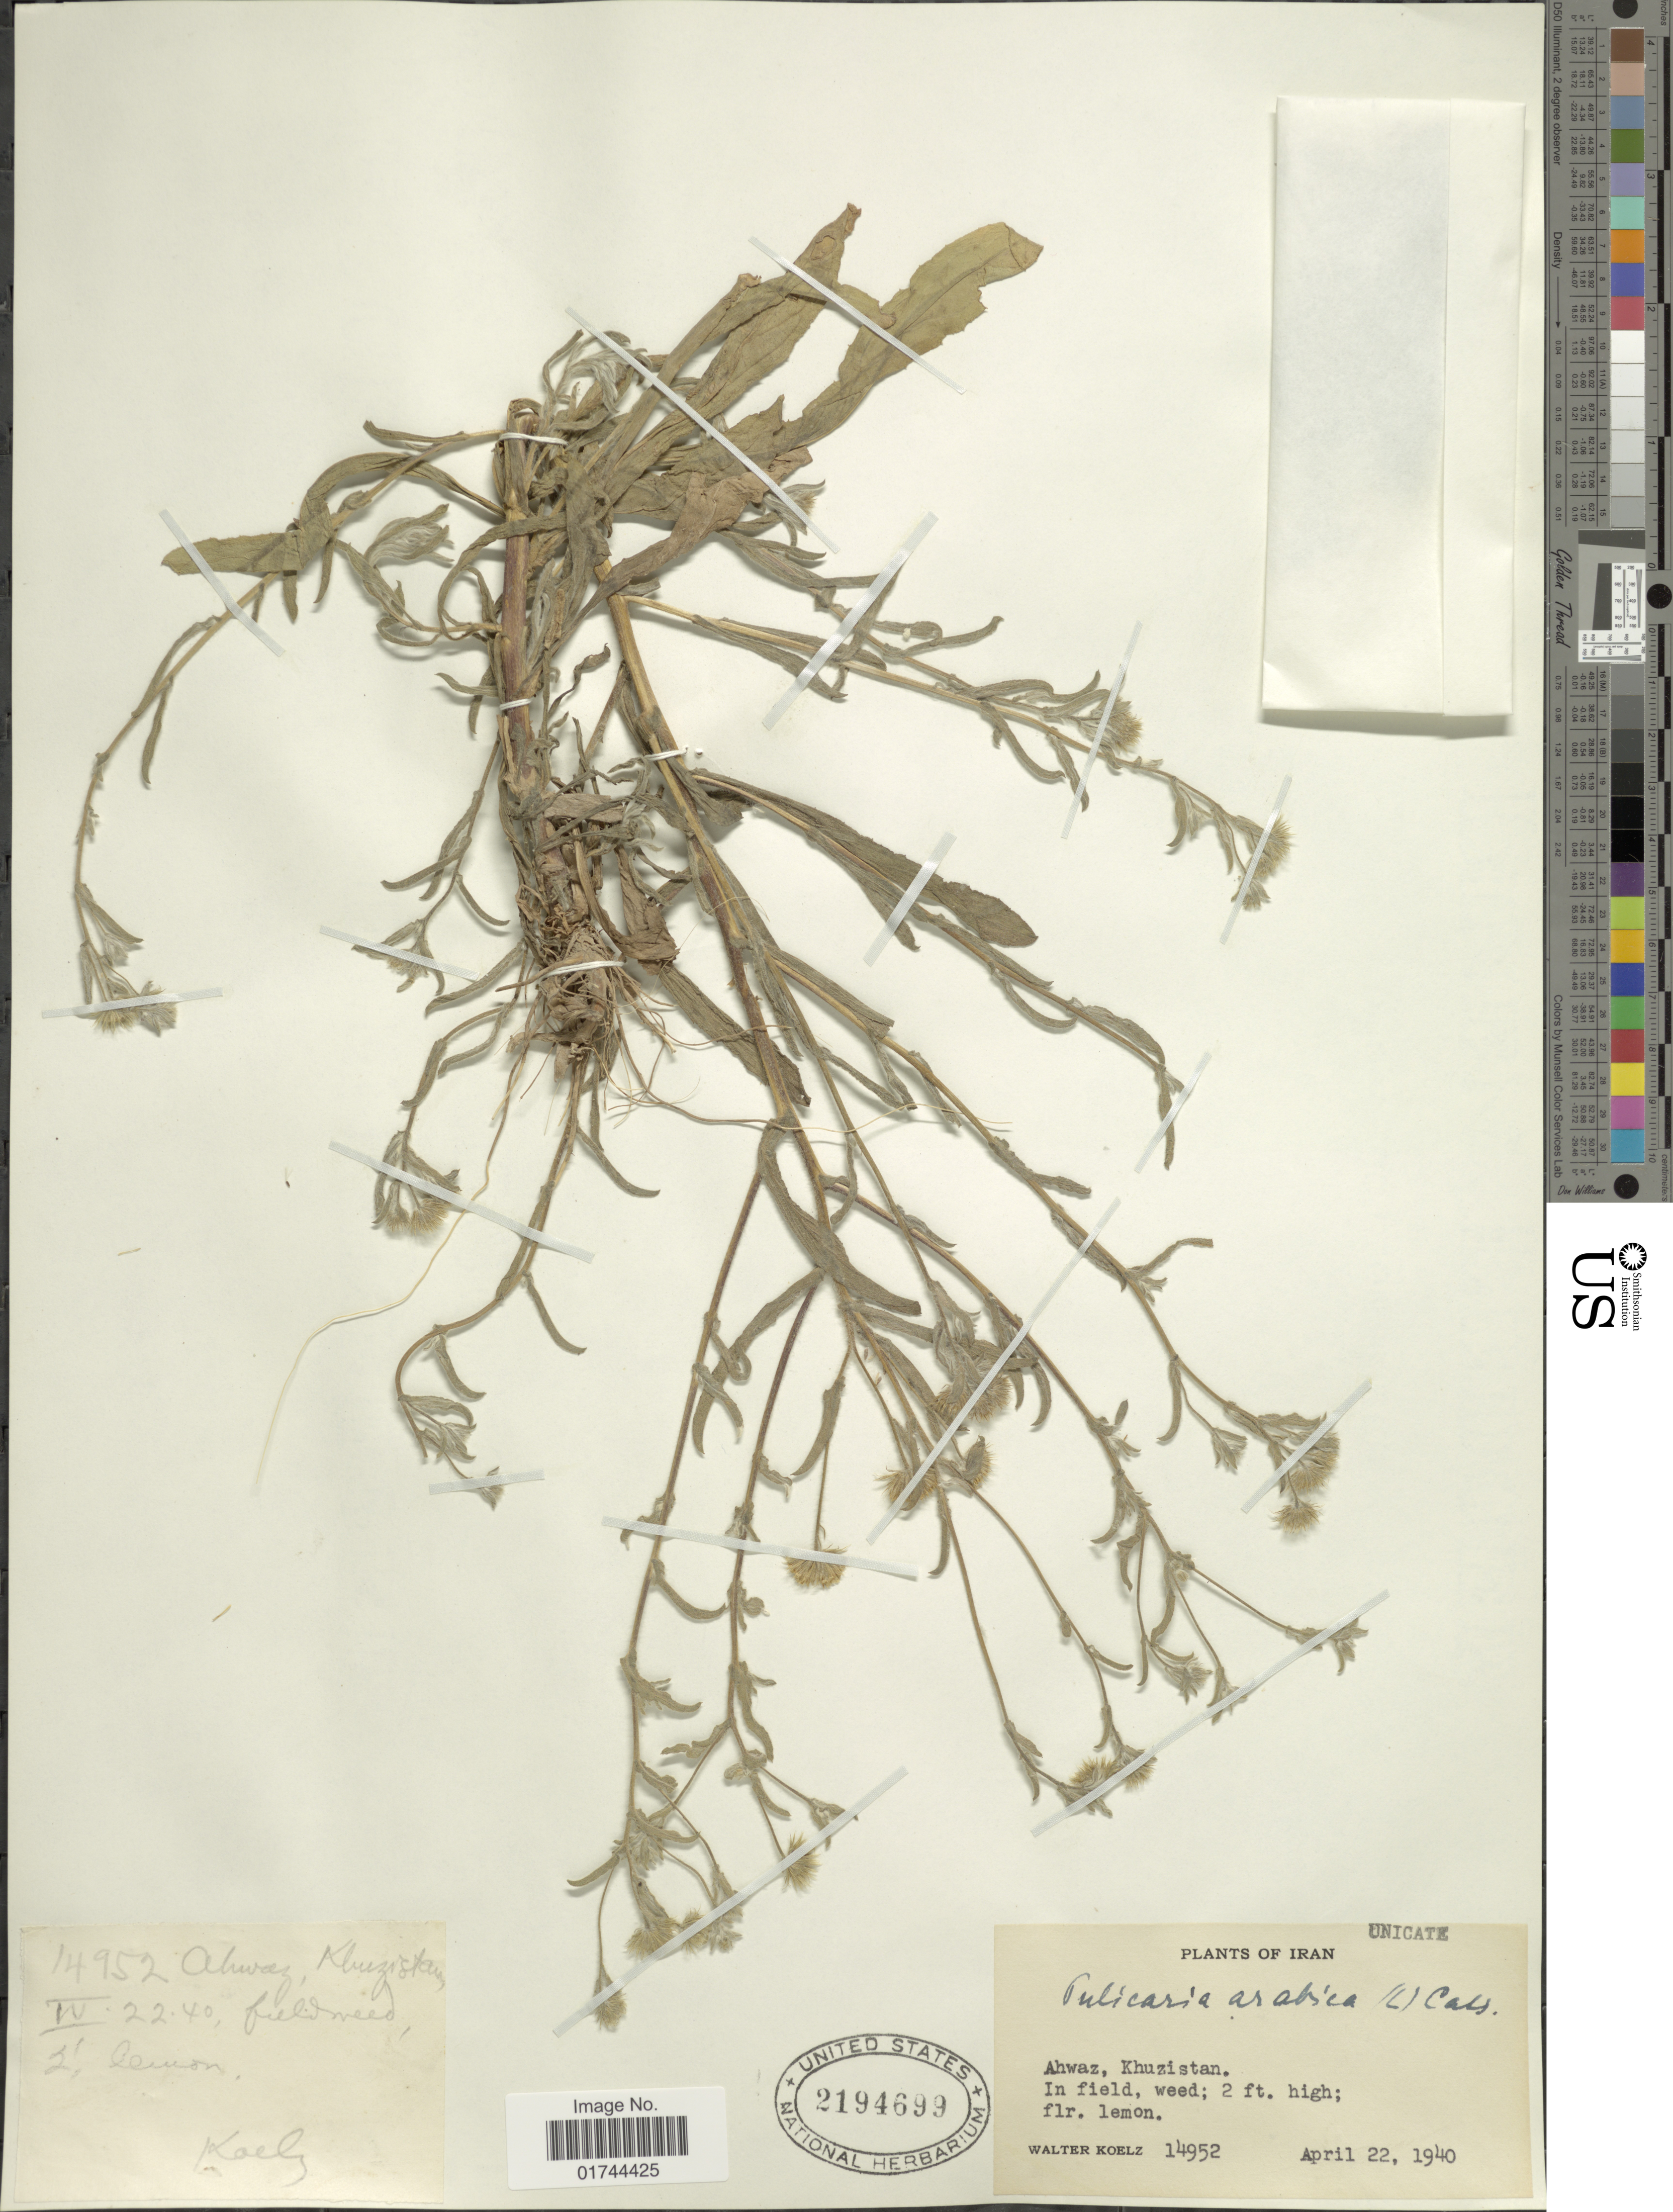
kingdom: Plantae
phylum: Tracheophyta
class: Magnoliopsida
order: Asterales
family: Asteraceae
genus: Pulicaria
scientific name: Pulicaria arabica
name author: (L.) Cass.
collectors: W. N. Koelz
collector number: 14952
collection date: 1940-04-22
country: Iran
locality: Ahwaz, Khuzistan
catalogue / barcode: US 2194699